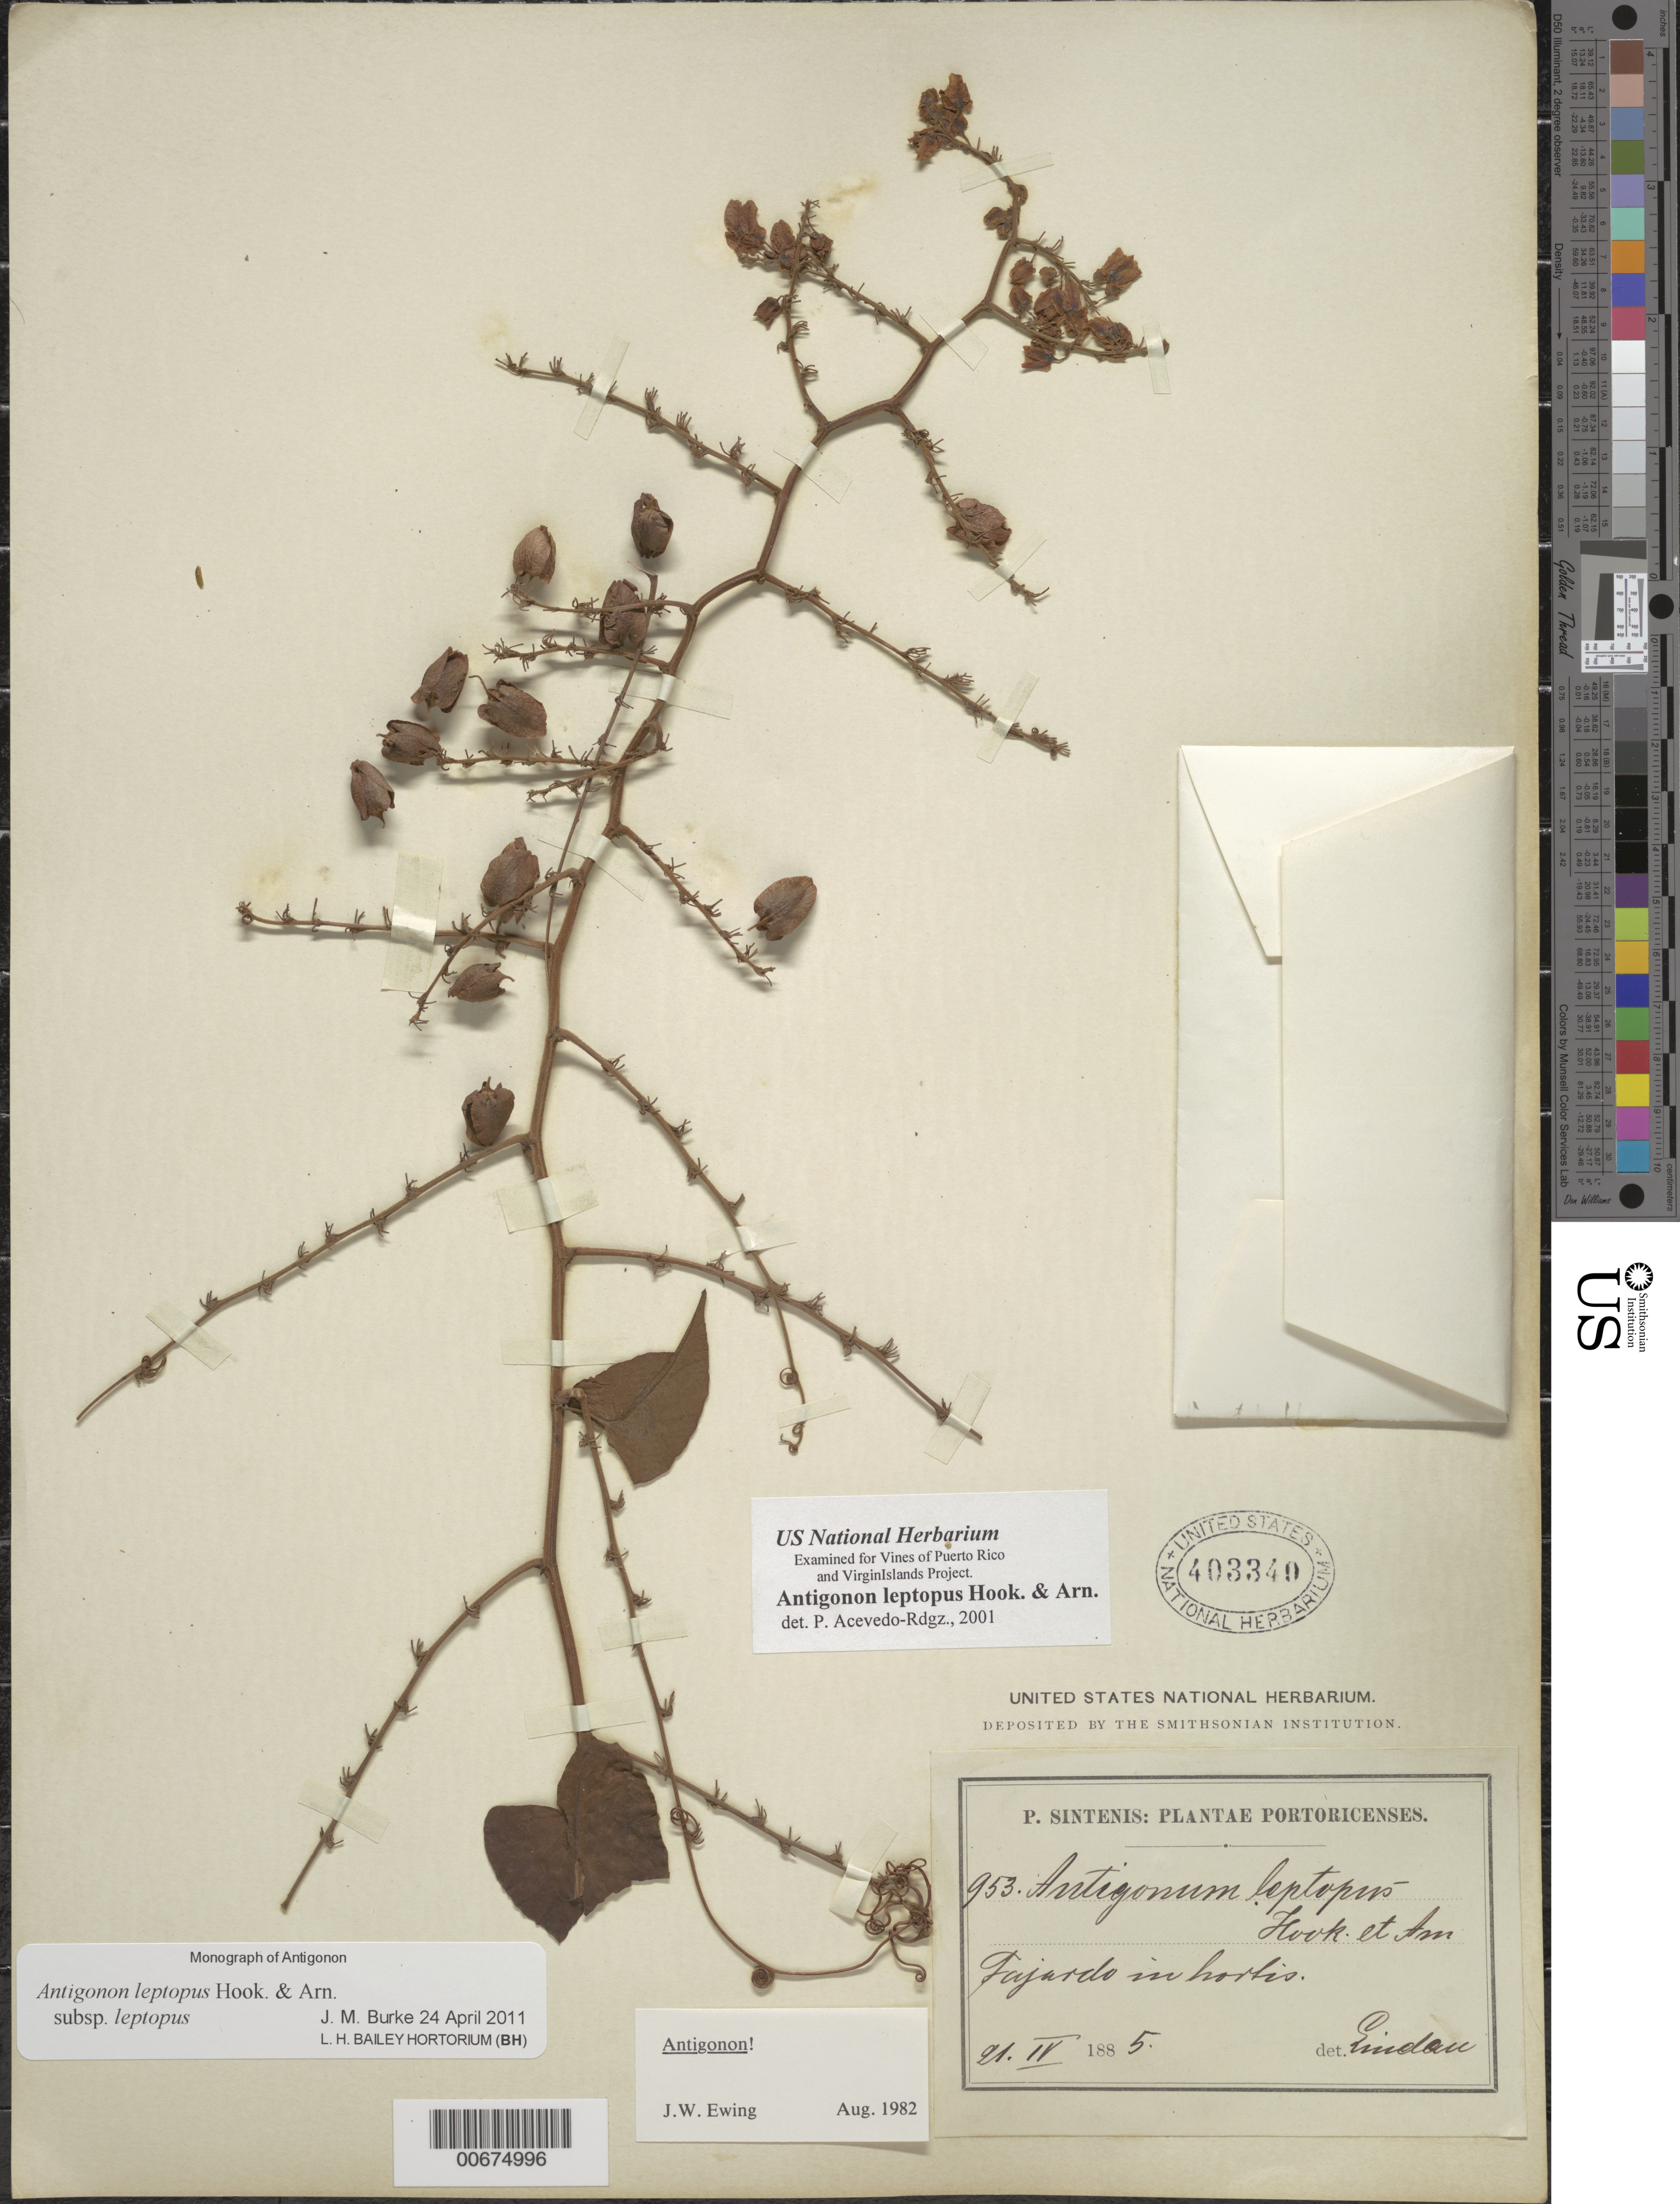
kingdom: Plantae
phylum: Tracheophyta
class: Magnoliopsida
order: Caryophyllales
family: Polygonaceae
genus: Antigonon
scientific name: Antigonon leptopus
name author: Hook. & Arn.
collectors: P. Sintenis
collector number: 953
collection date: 1885-04-21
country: Puerto Rico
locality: Fajardo in hortis.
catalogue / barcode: US 403340